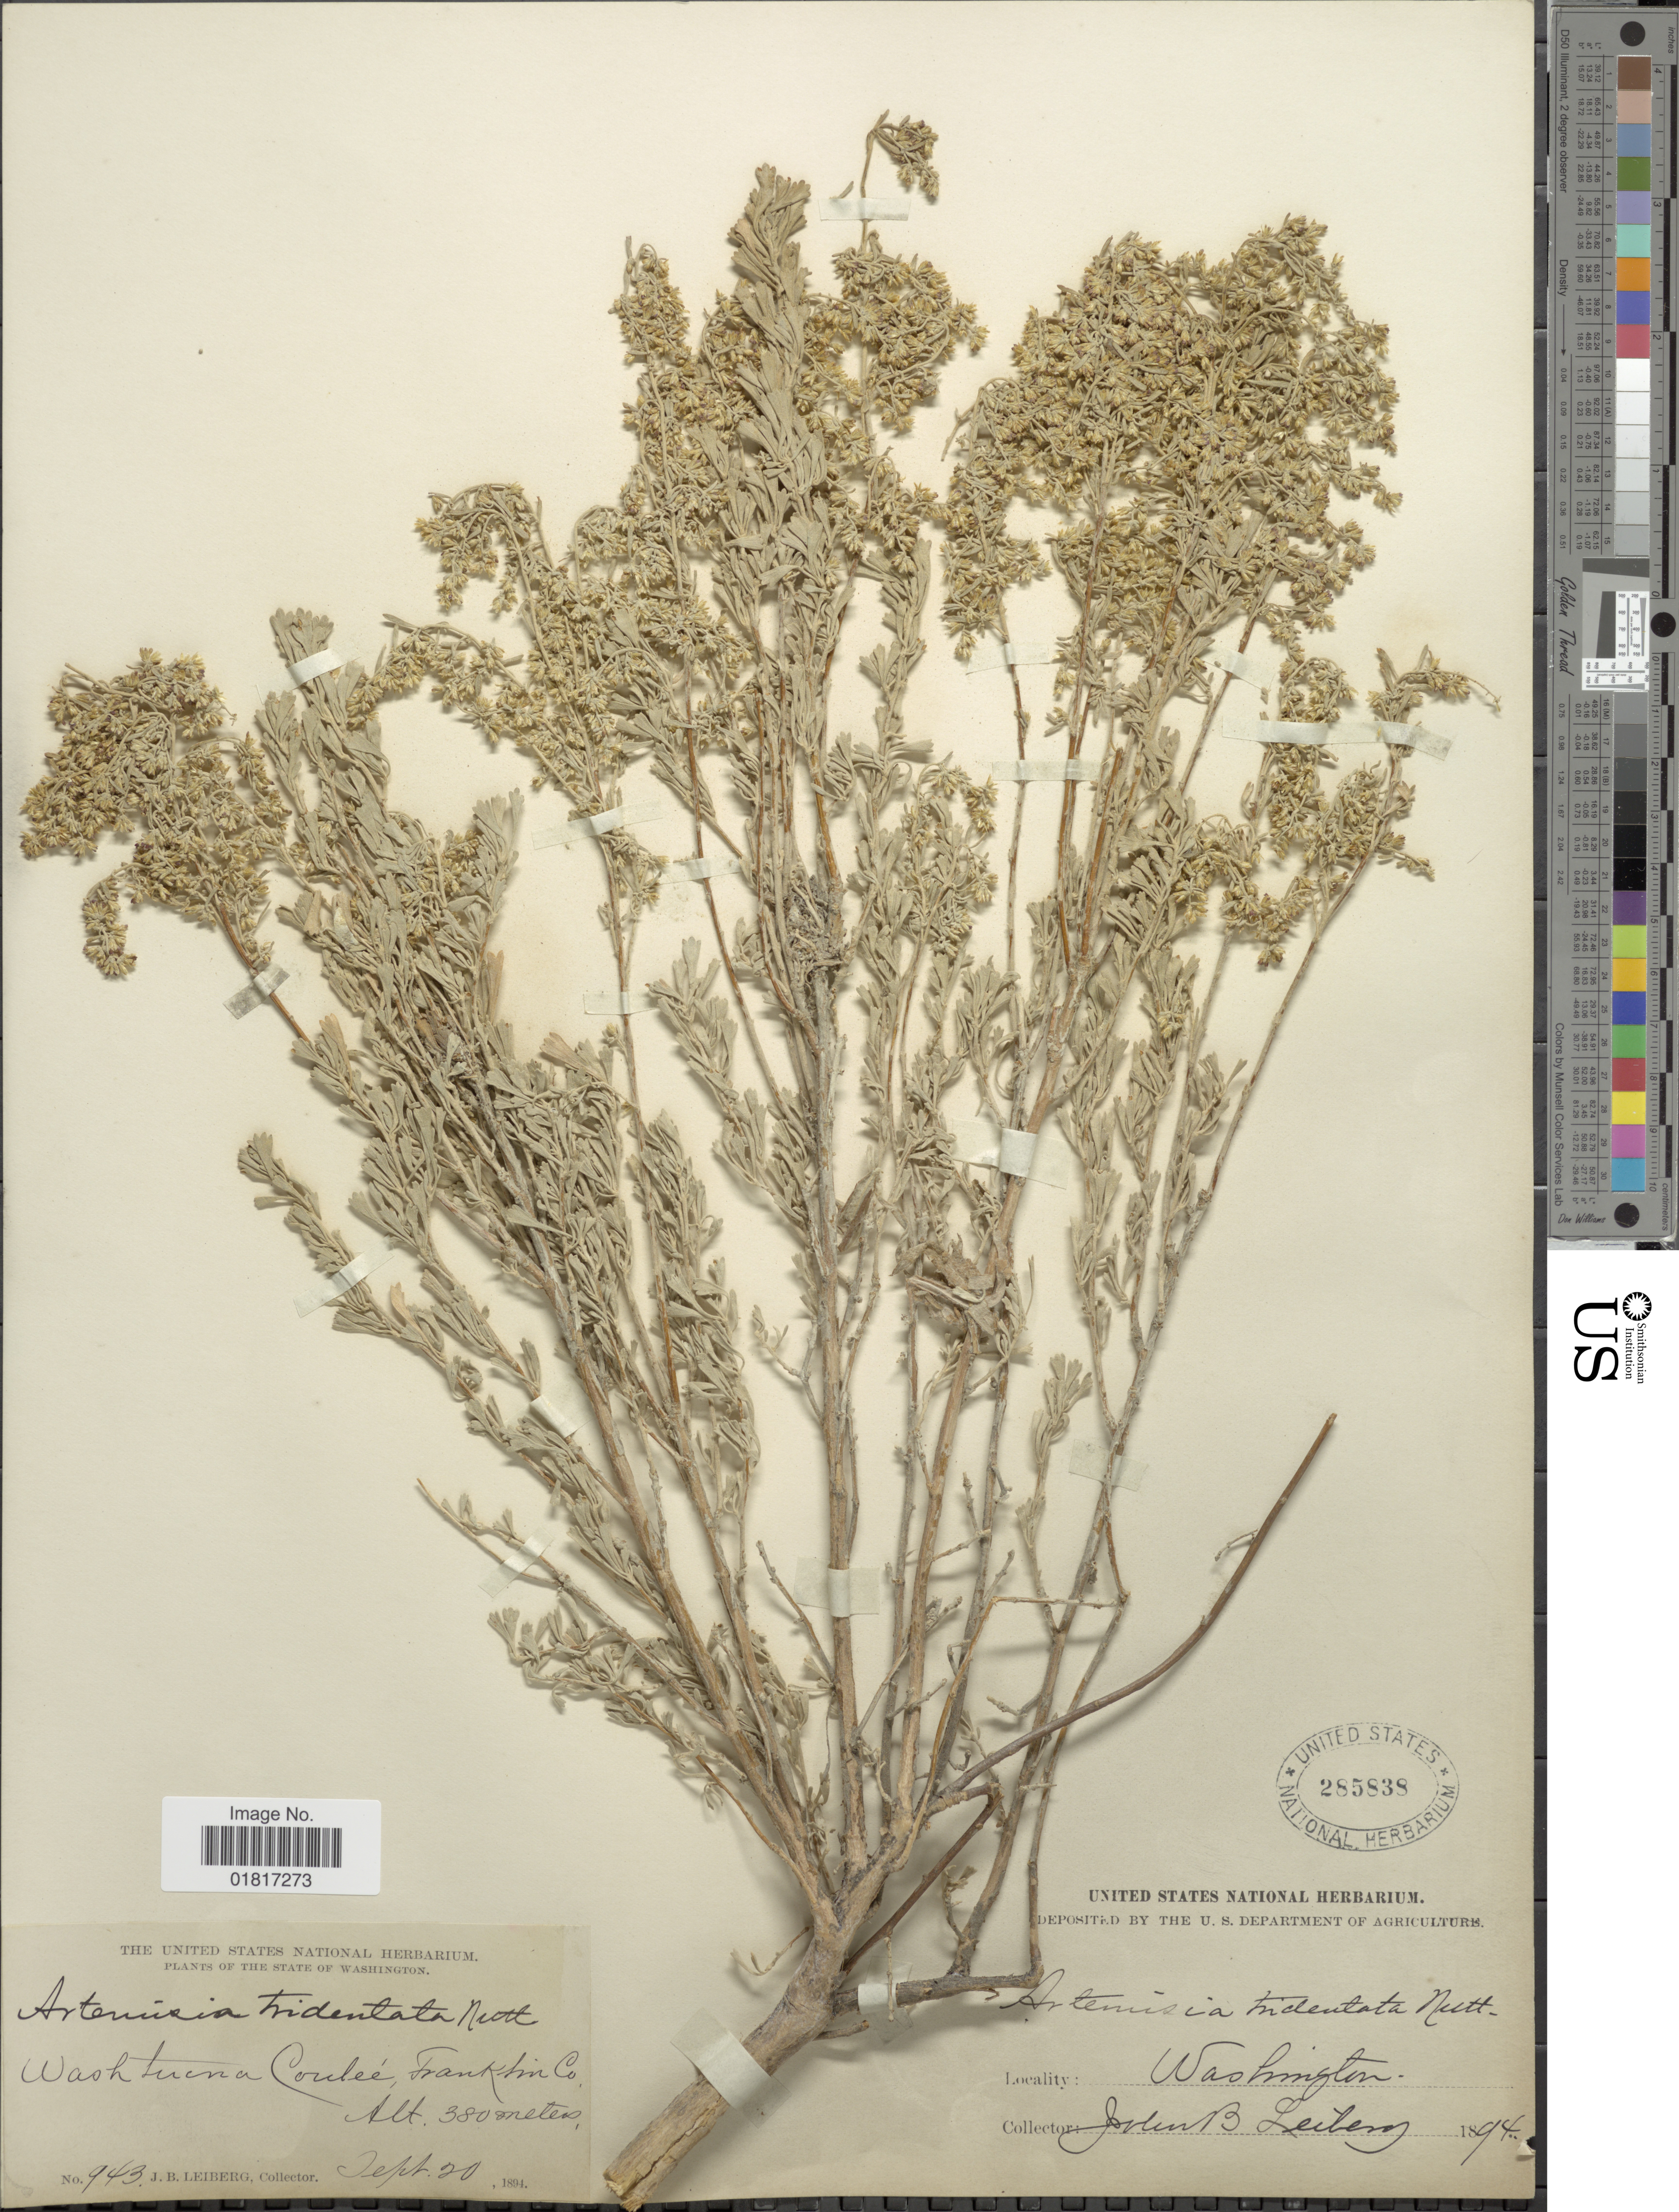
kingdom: Plantae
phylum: Tracheophyta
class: Magnoliopsida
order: Asterales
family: Asteraceae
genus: Artemisia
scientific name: Artemisia tridentata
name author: Nutt.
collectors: J. B. Leiberg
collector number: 943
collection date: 1894-09-20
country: United States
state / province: Washington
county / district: Franklin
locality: Washtucna Couleé, Franklin Co.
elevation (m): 380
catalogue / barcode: US 285838